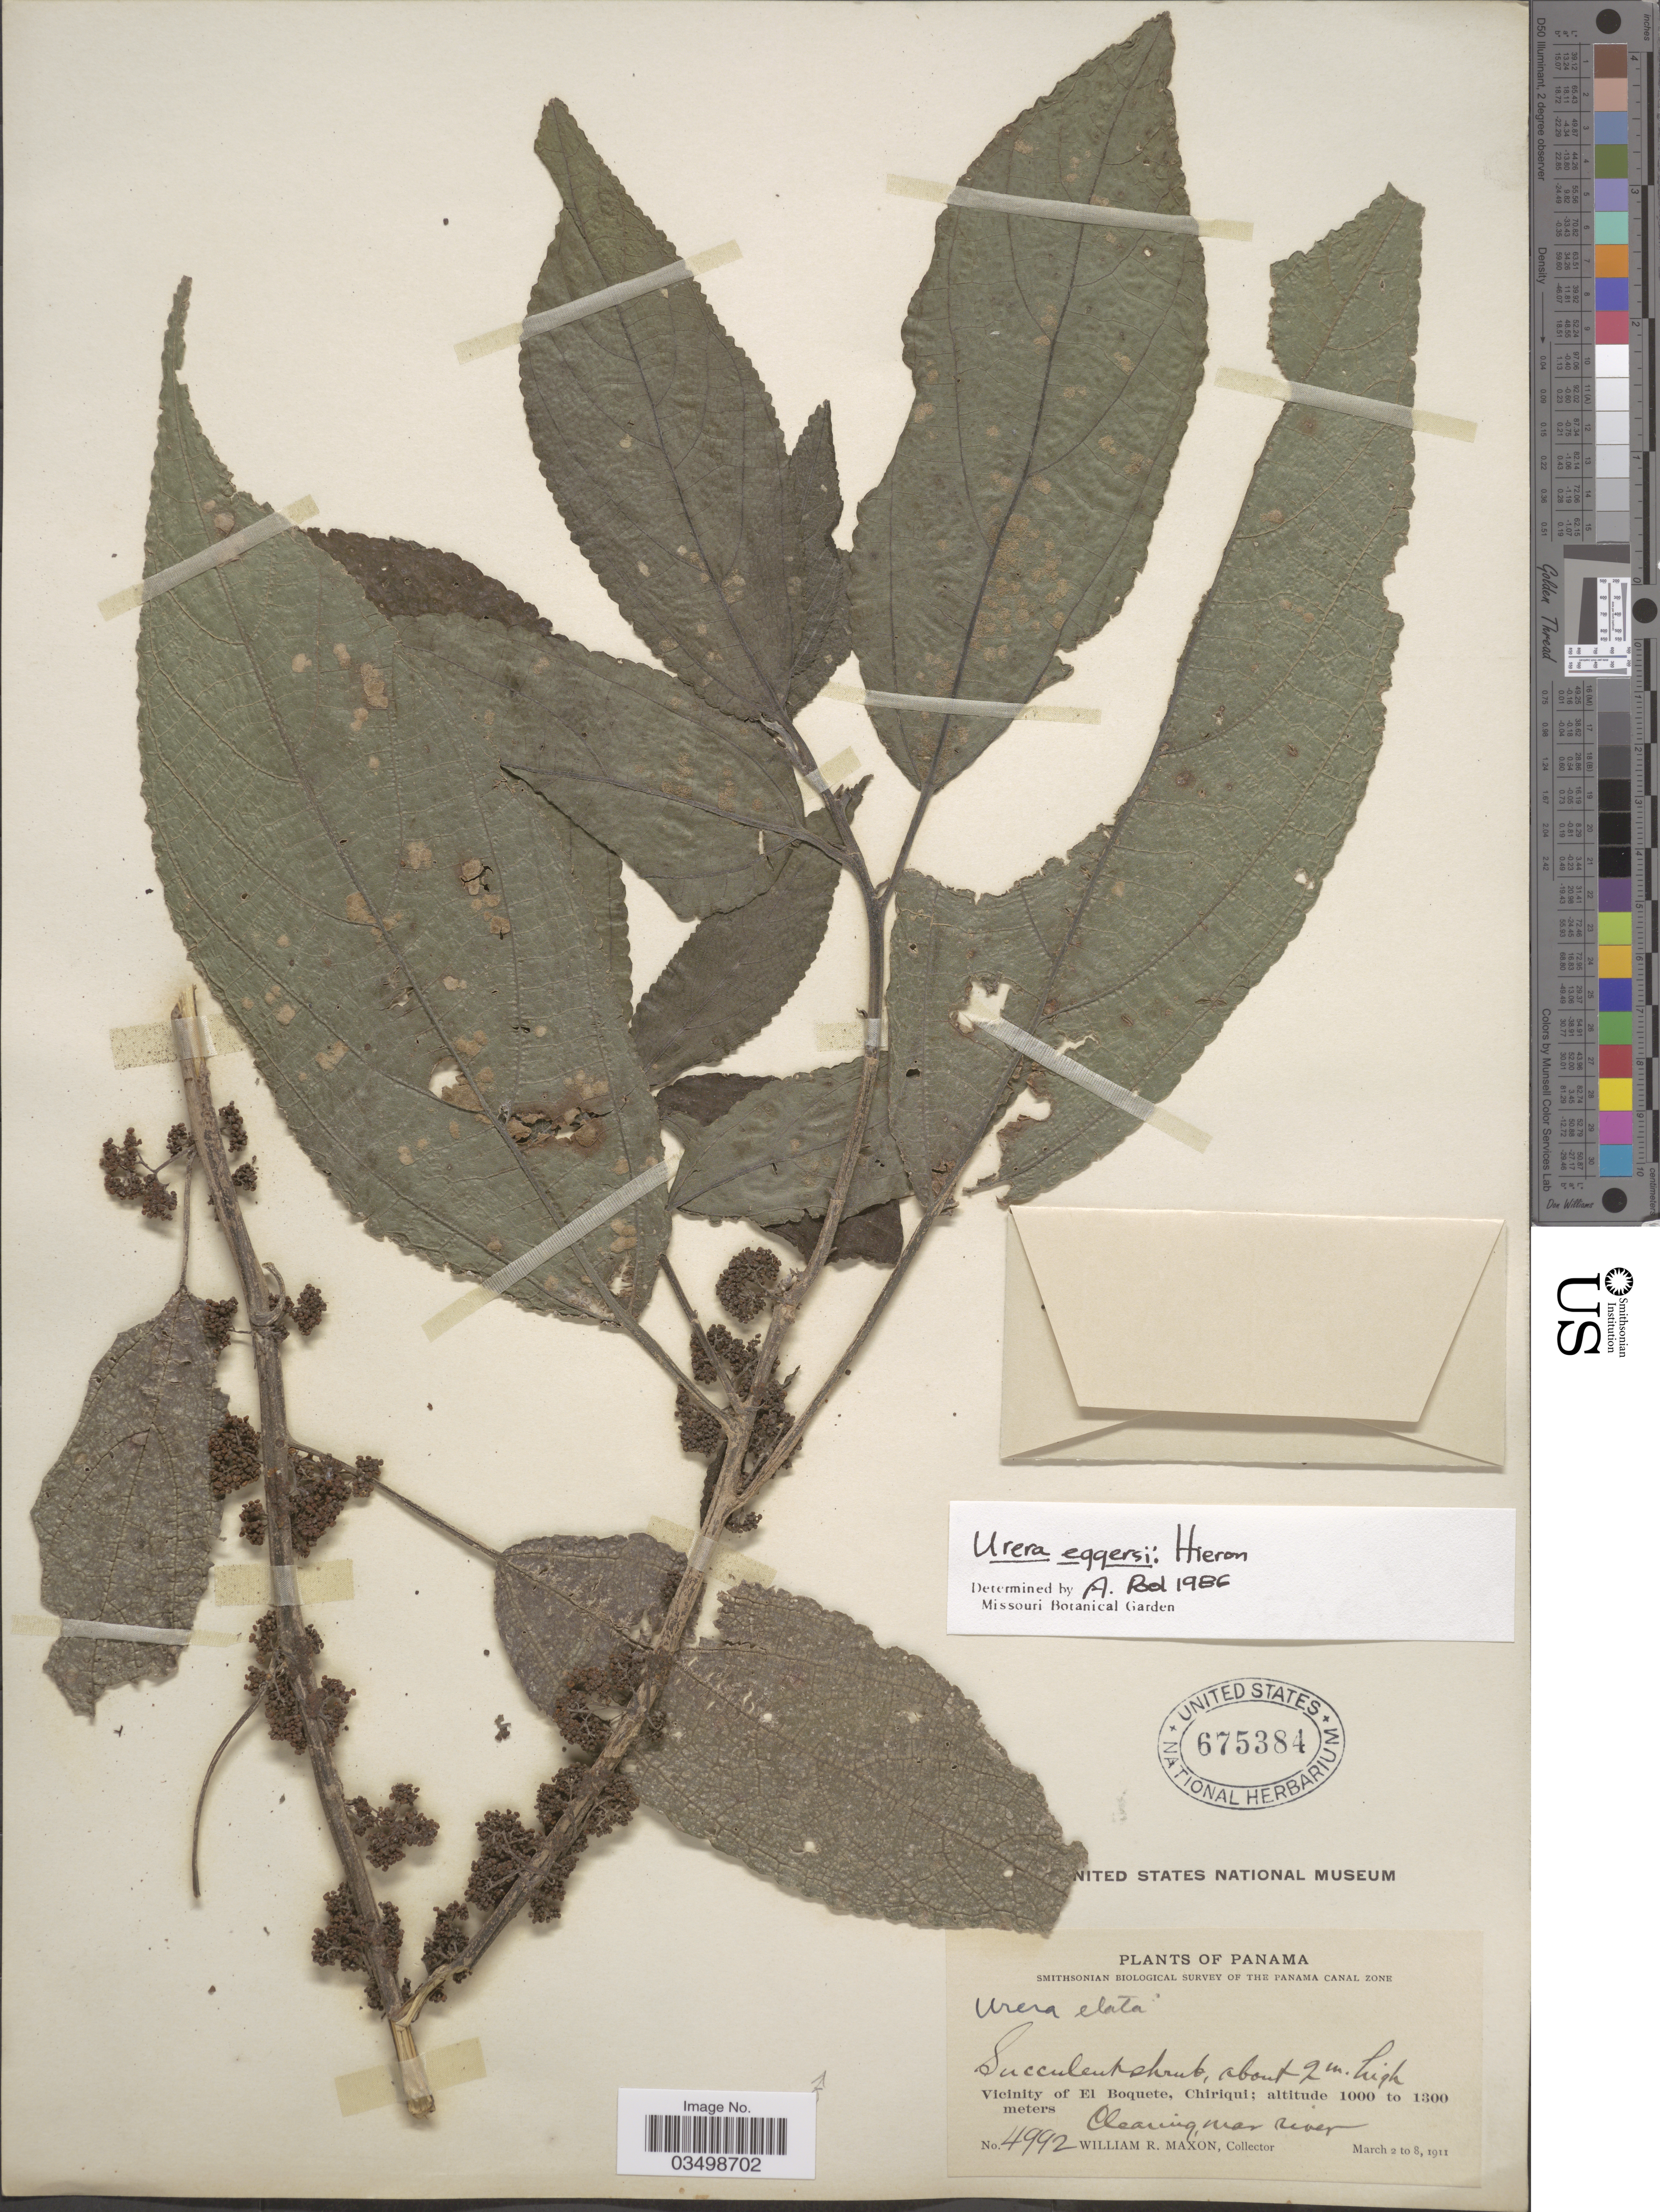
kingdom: Plantae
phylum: Tracheophyta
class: Magnoliopsida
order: Rosales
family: Urticaceae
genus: Urera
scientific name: Urera simplex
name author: Wedd.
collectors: W. R. Maxon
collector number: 4992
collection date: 1911-03-02/1911-03-08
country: Panama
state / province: Chiriqui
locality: The Panama Canal Zone. Viciniy of El Boquete. Clearing, near river.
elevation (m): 1000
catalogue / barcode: US 675384